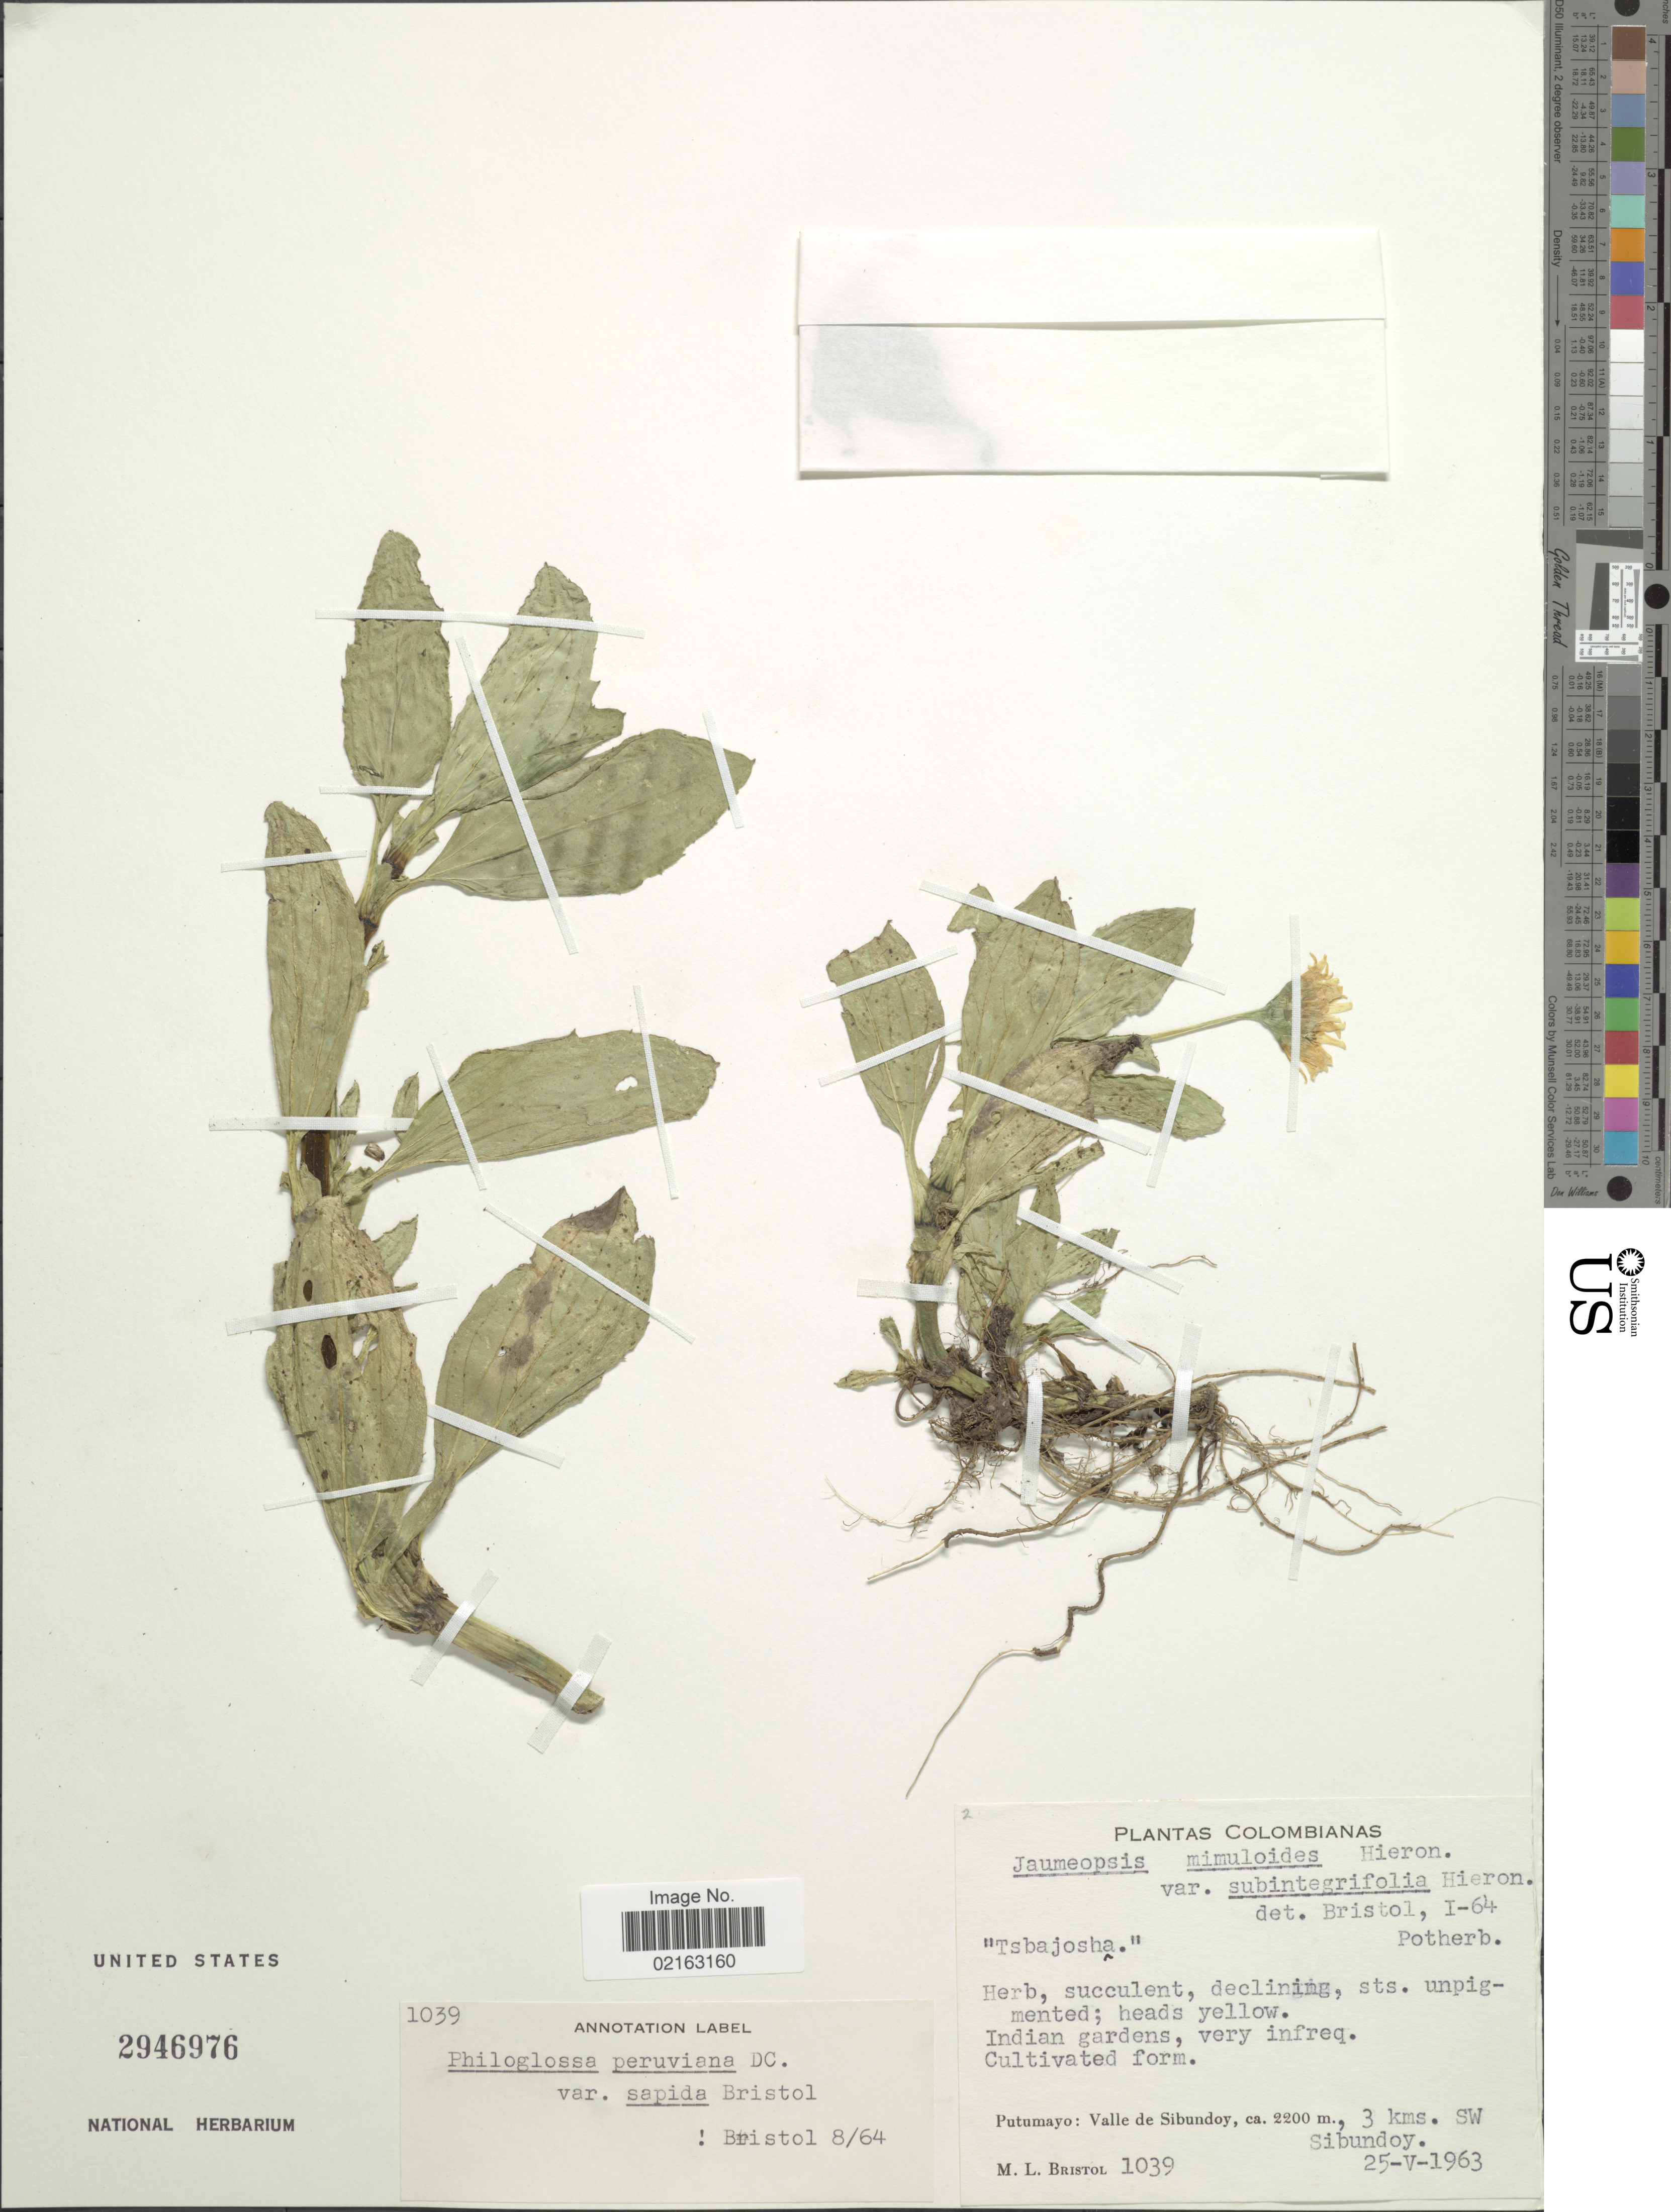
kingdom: Plantae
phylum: Tracheophyta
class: Magnoliopsida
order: Asterales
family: Asteraceae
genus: Philoglossa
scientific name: Philoglossa mimuloides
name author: (Hieron.) H. Rob. & Brettell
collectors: M. L. Bristol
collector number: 1039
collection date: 1963-05-25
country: Colombia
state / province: Putumayo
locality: Indian gardens, very infreq. Cultivated form. Putumayo: Valle deSibundoy, 3 kms. SW Sibundoy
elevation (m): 2200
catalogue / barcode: US 2946976